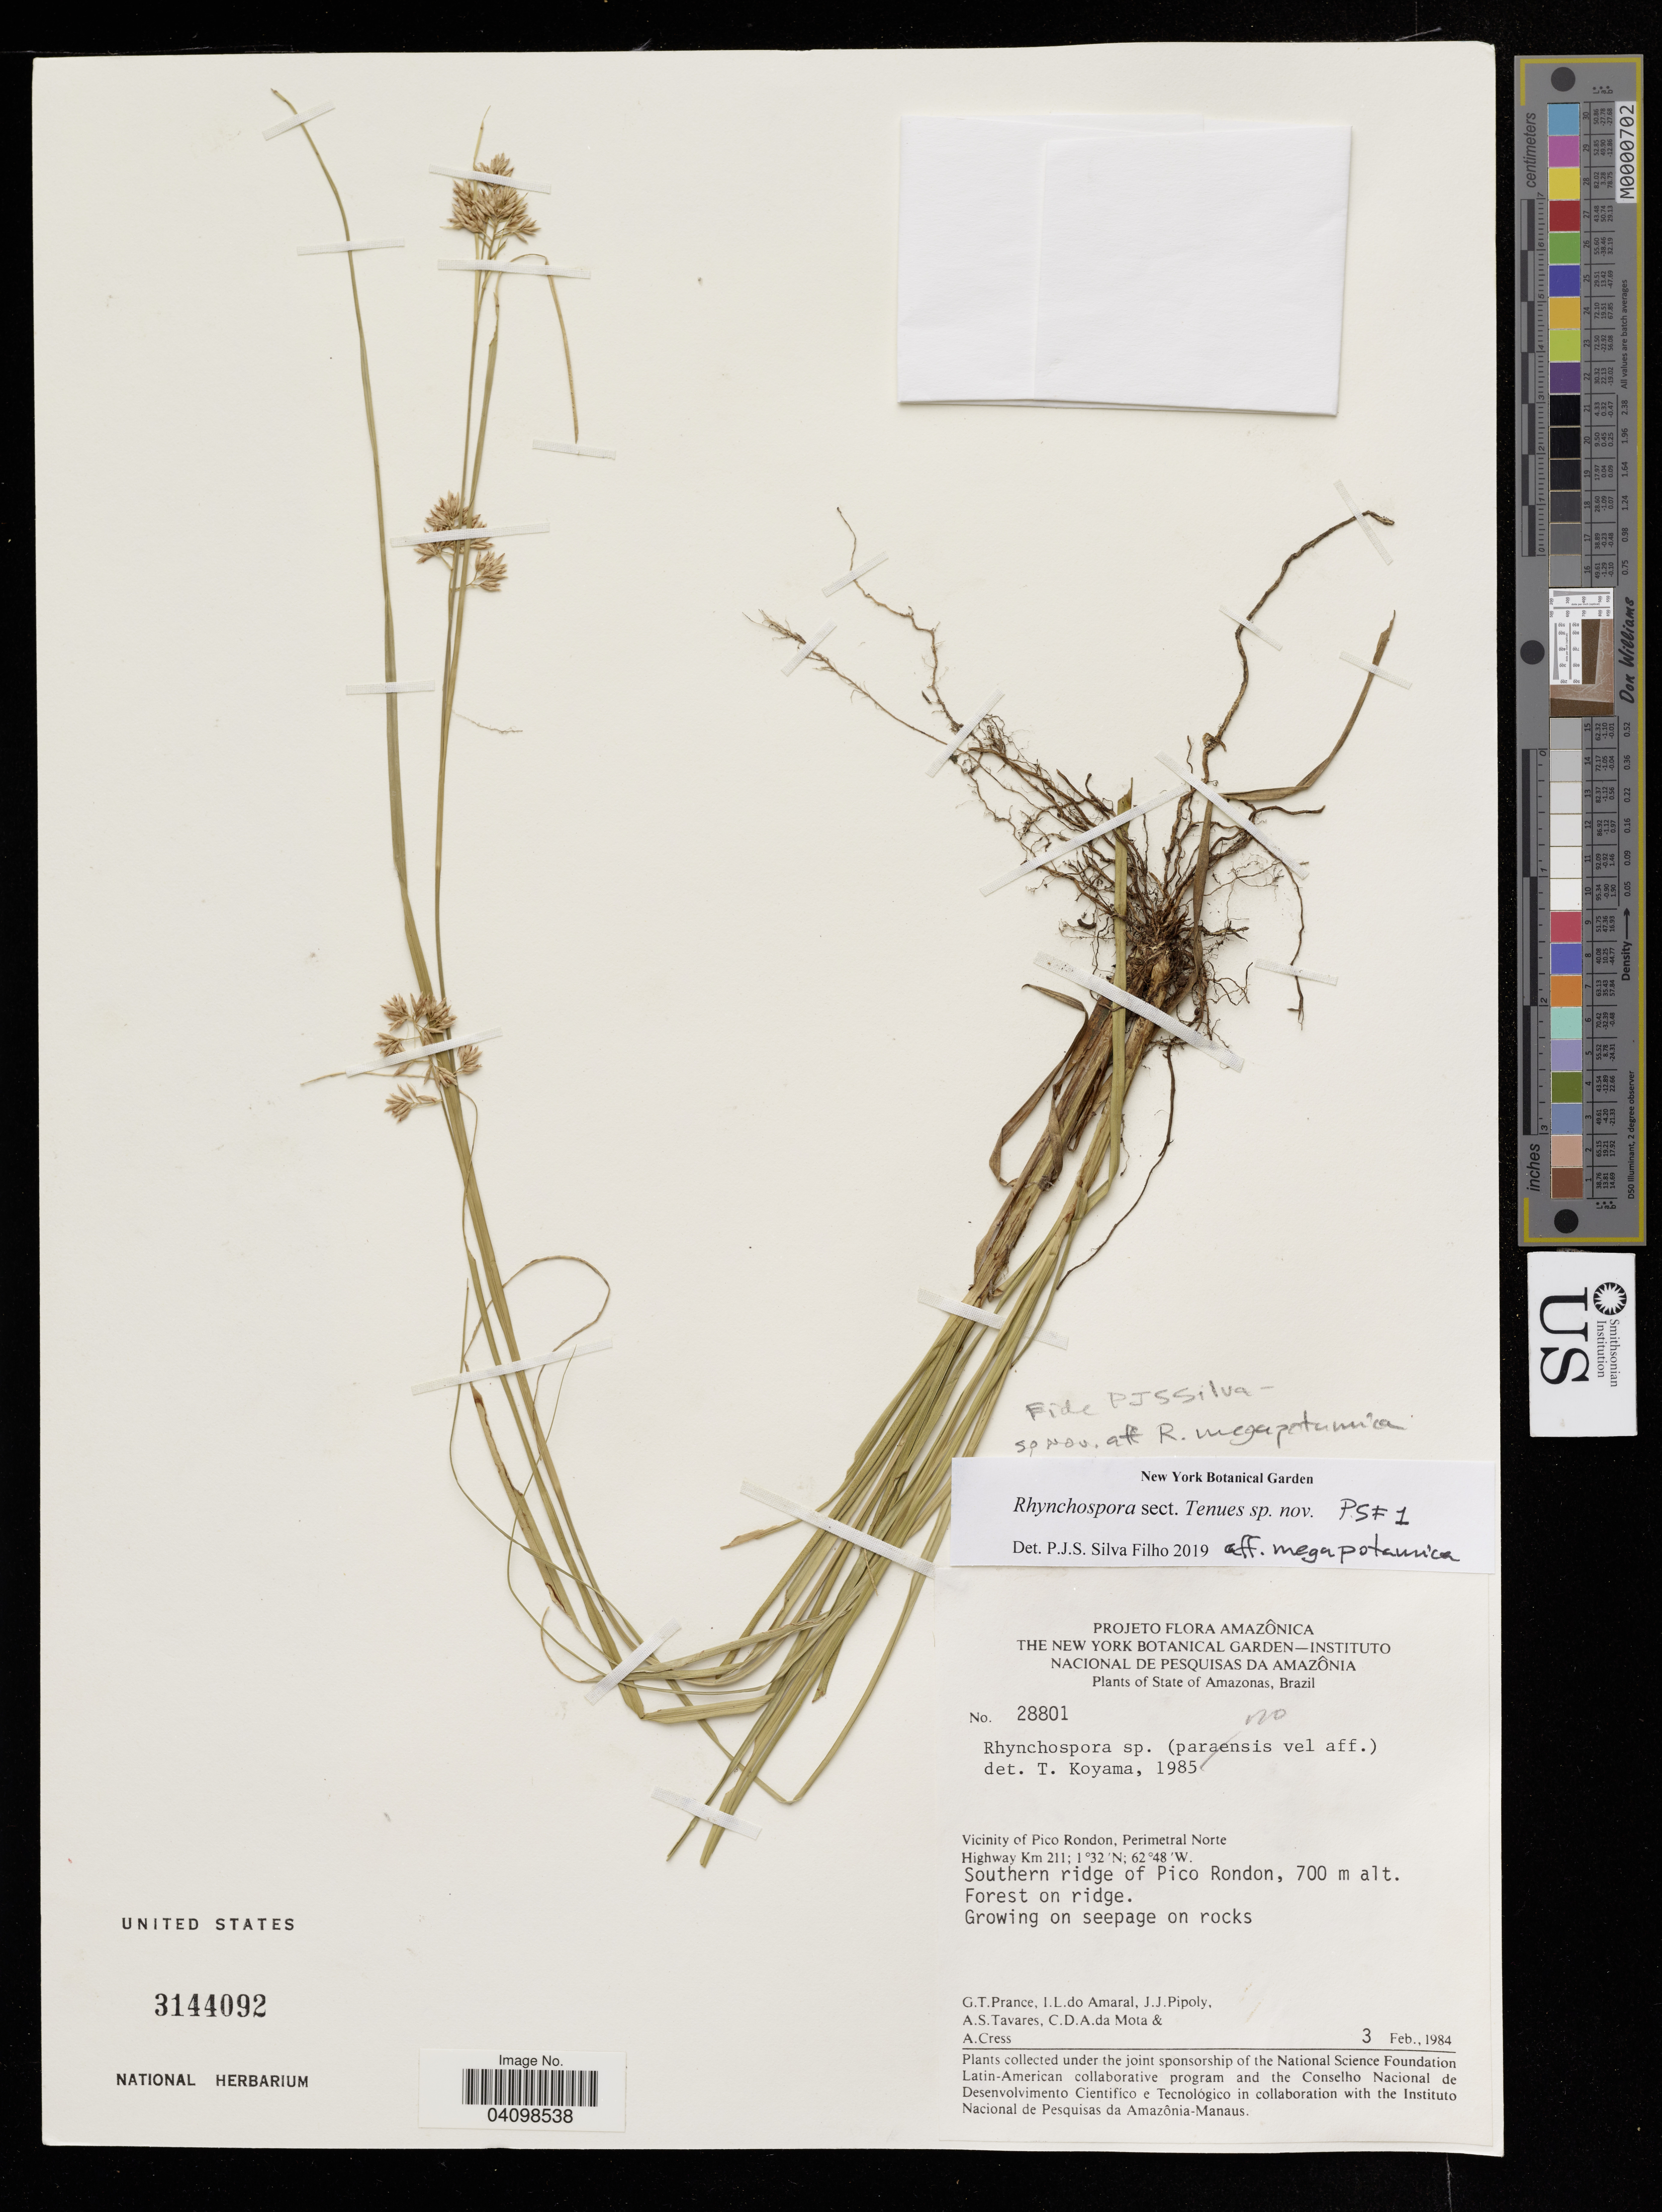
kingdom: Plantae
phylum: Tracheophyta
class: Liliopsida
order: Poales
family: Cyperaceae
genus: Rhynchospora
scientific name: Rhynchospora sp.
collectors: G. T. Prance, I. L. Amaral, J. Pipoly & A. S. Tavares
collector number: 28801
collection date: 1984-02-03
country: Brazil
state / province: Amazonas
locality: Vicinity of Pico Rondon, Perimetral Norte Highway. Southern ridge of Pico Rondon.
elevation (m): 700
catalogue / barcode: US 3144092